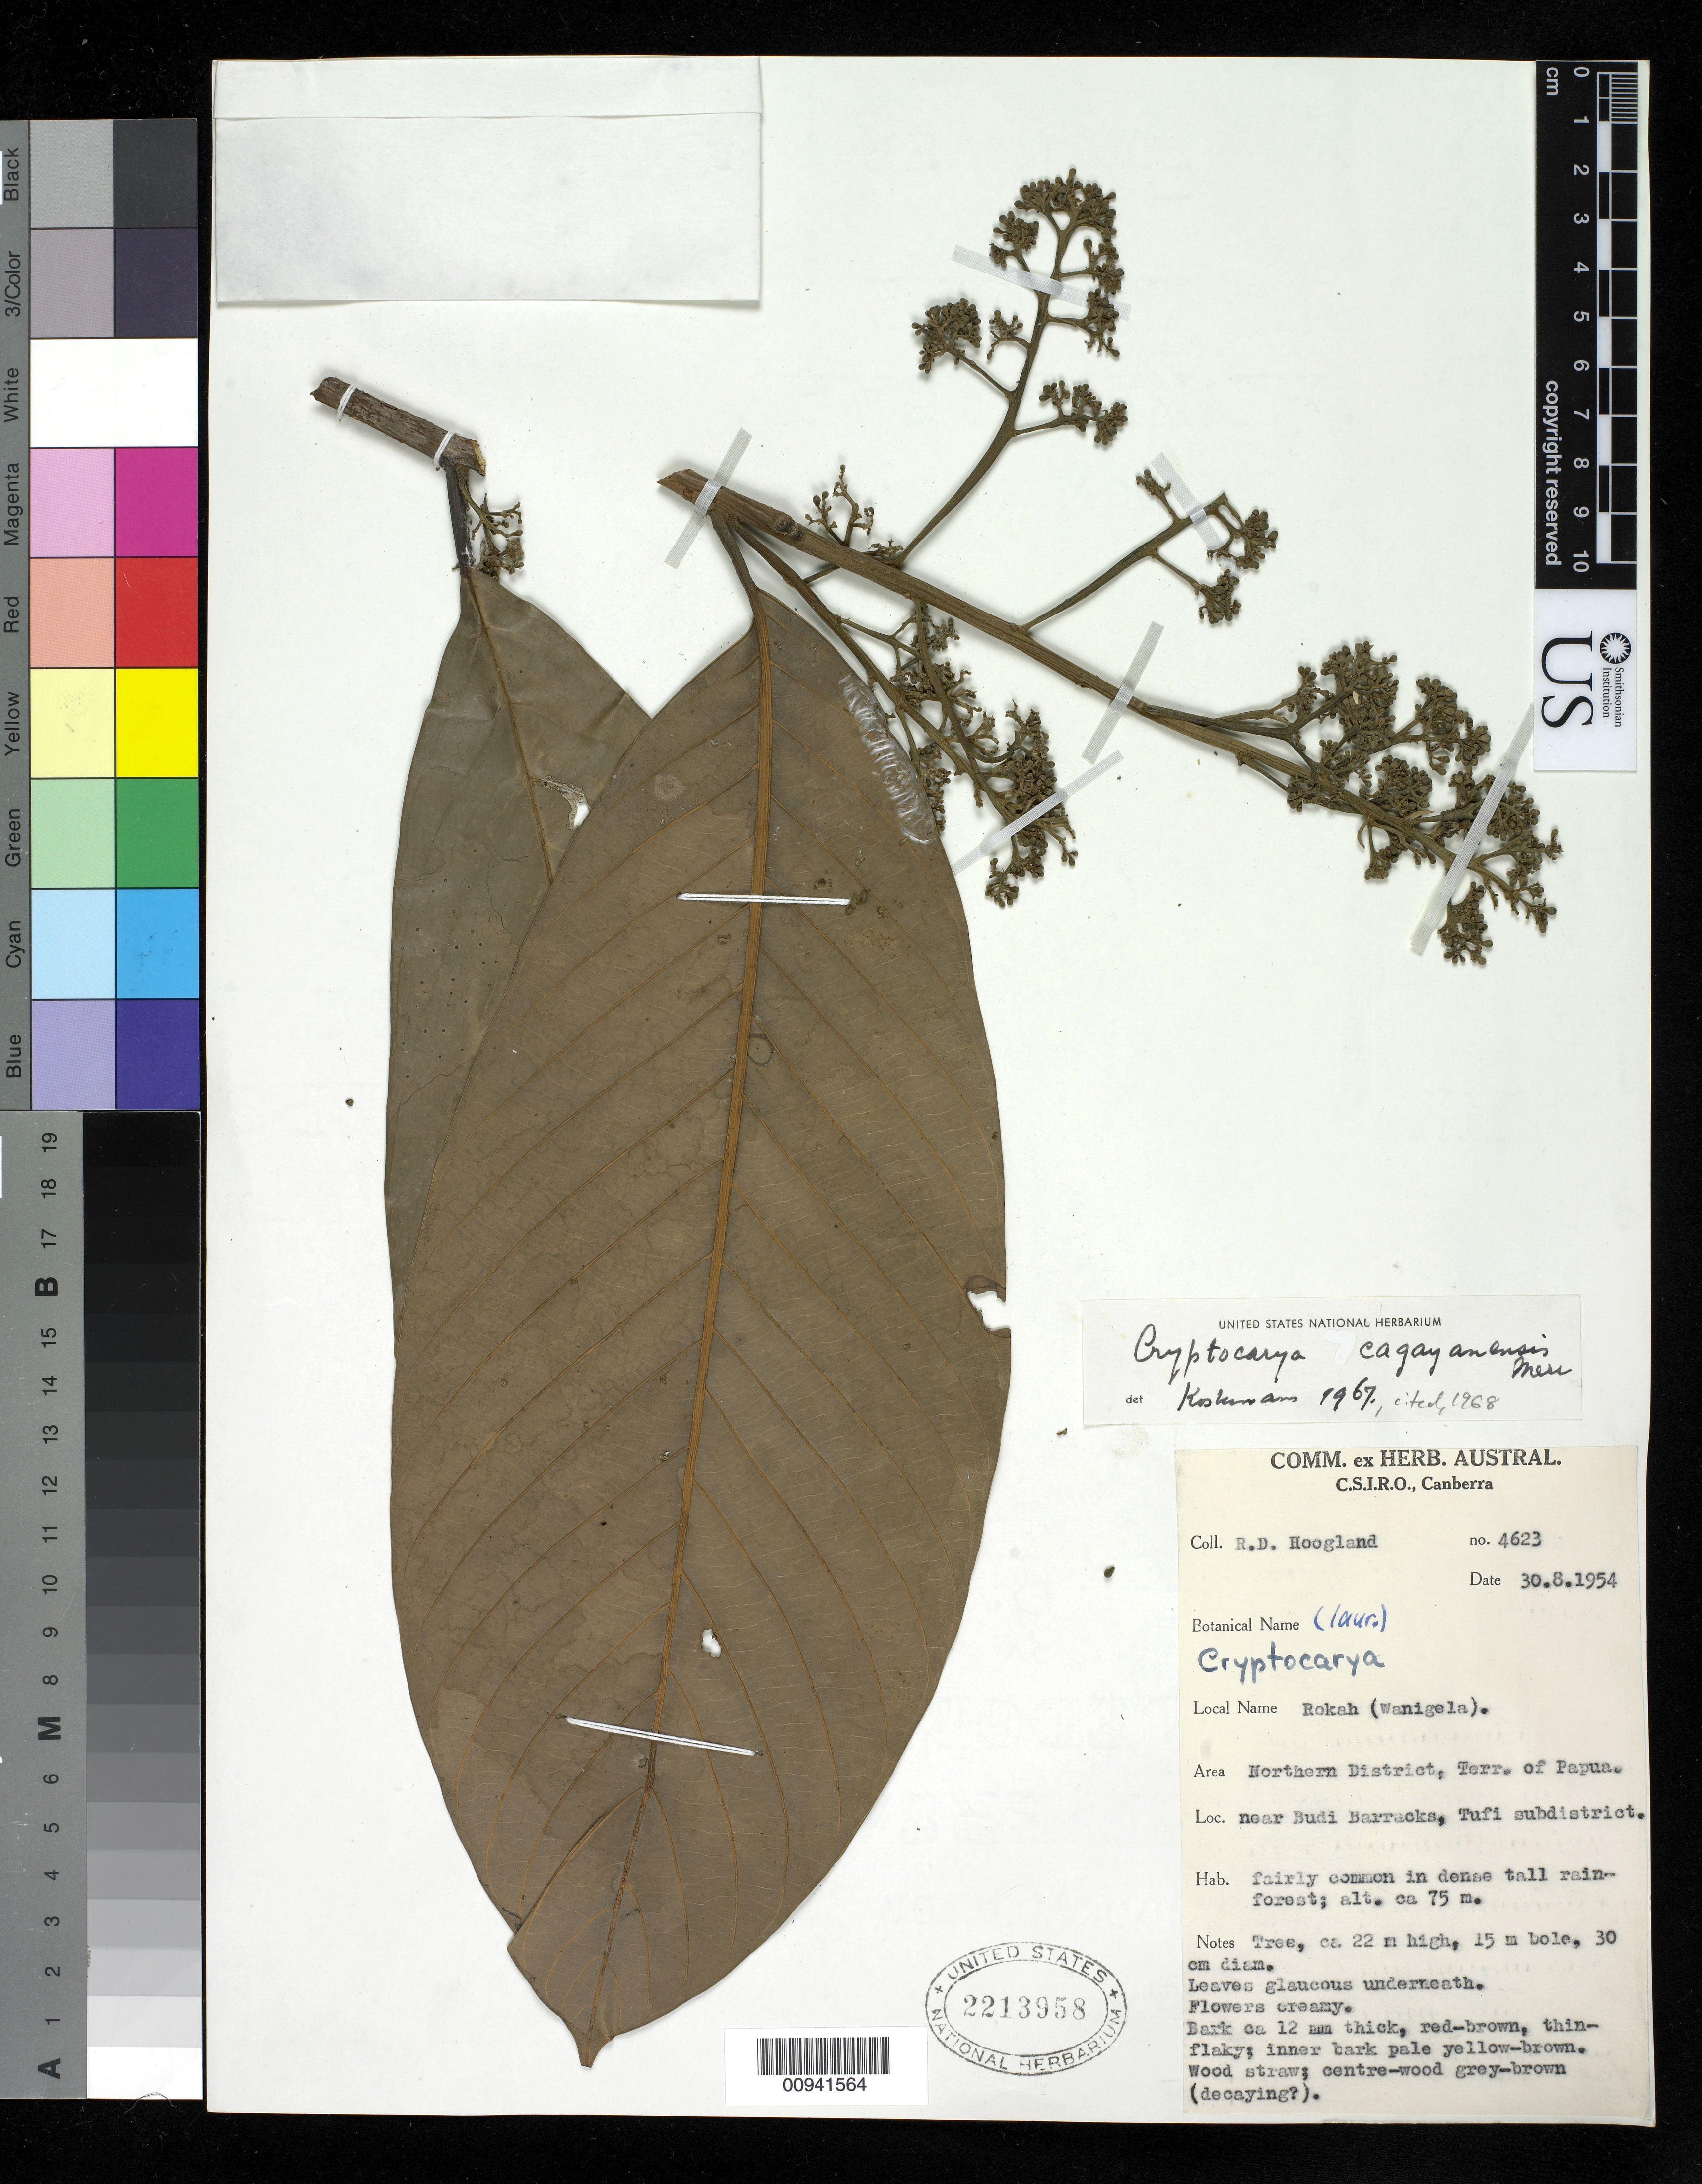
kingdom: Plantae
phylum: Tracheophyta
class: Magnoliopsida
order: Laurales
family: Lauraceae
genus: Cryptocarya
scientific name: Cryptocarya cagayanensis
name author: Merr.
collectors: R. D. Hoogland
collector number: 4623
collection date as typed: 30 Aug 1954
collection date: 1954-08-30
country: Papua New Guinea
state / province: Papua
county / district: Northern District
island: New Guinea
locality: near Budi Barracks, Tufi subdistrict.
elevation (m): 75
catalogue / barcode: US 2213958